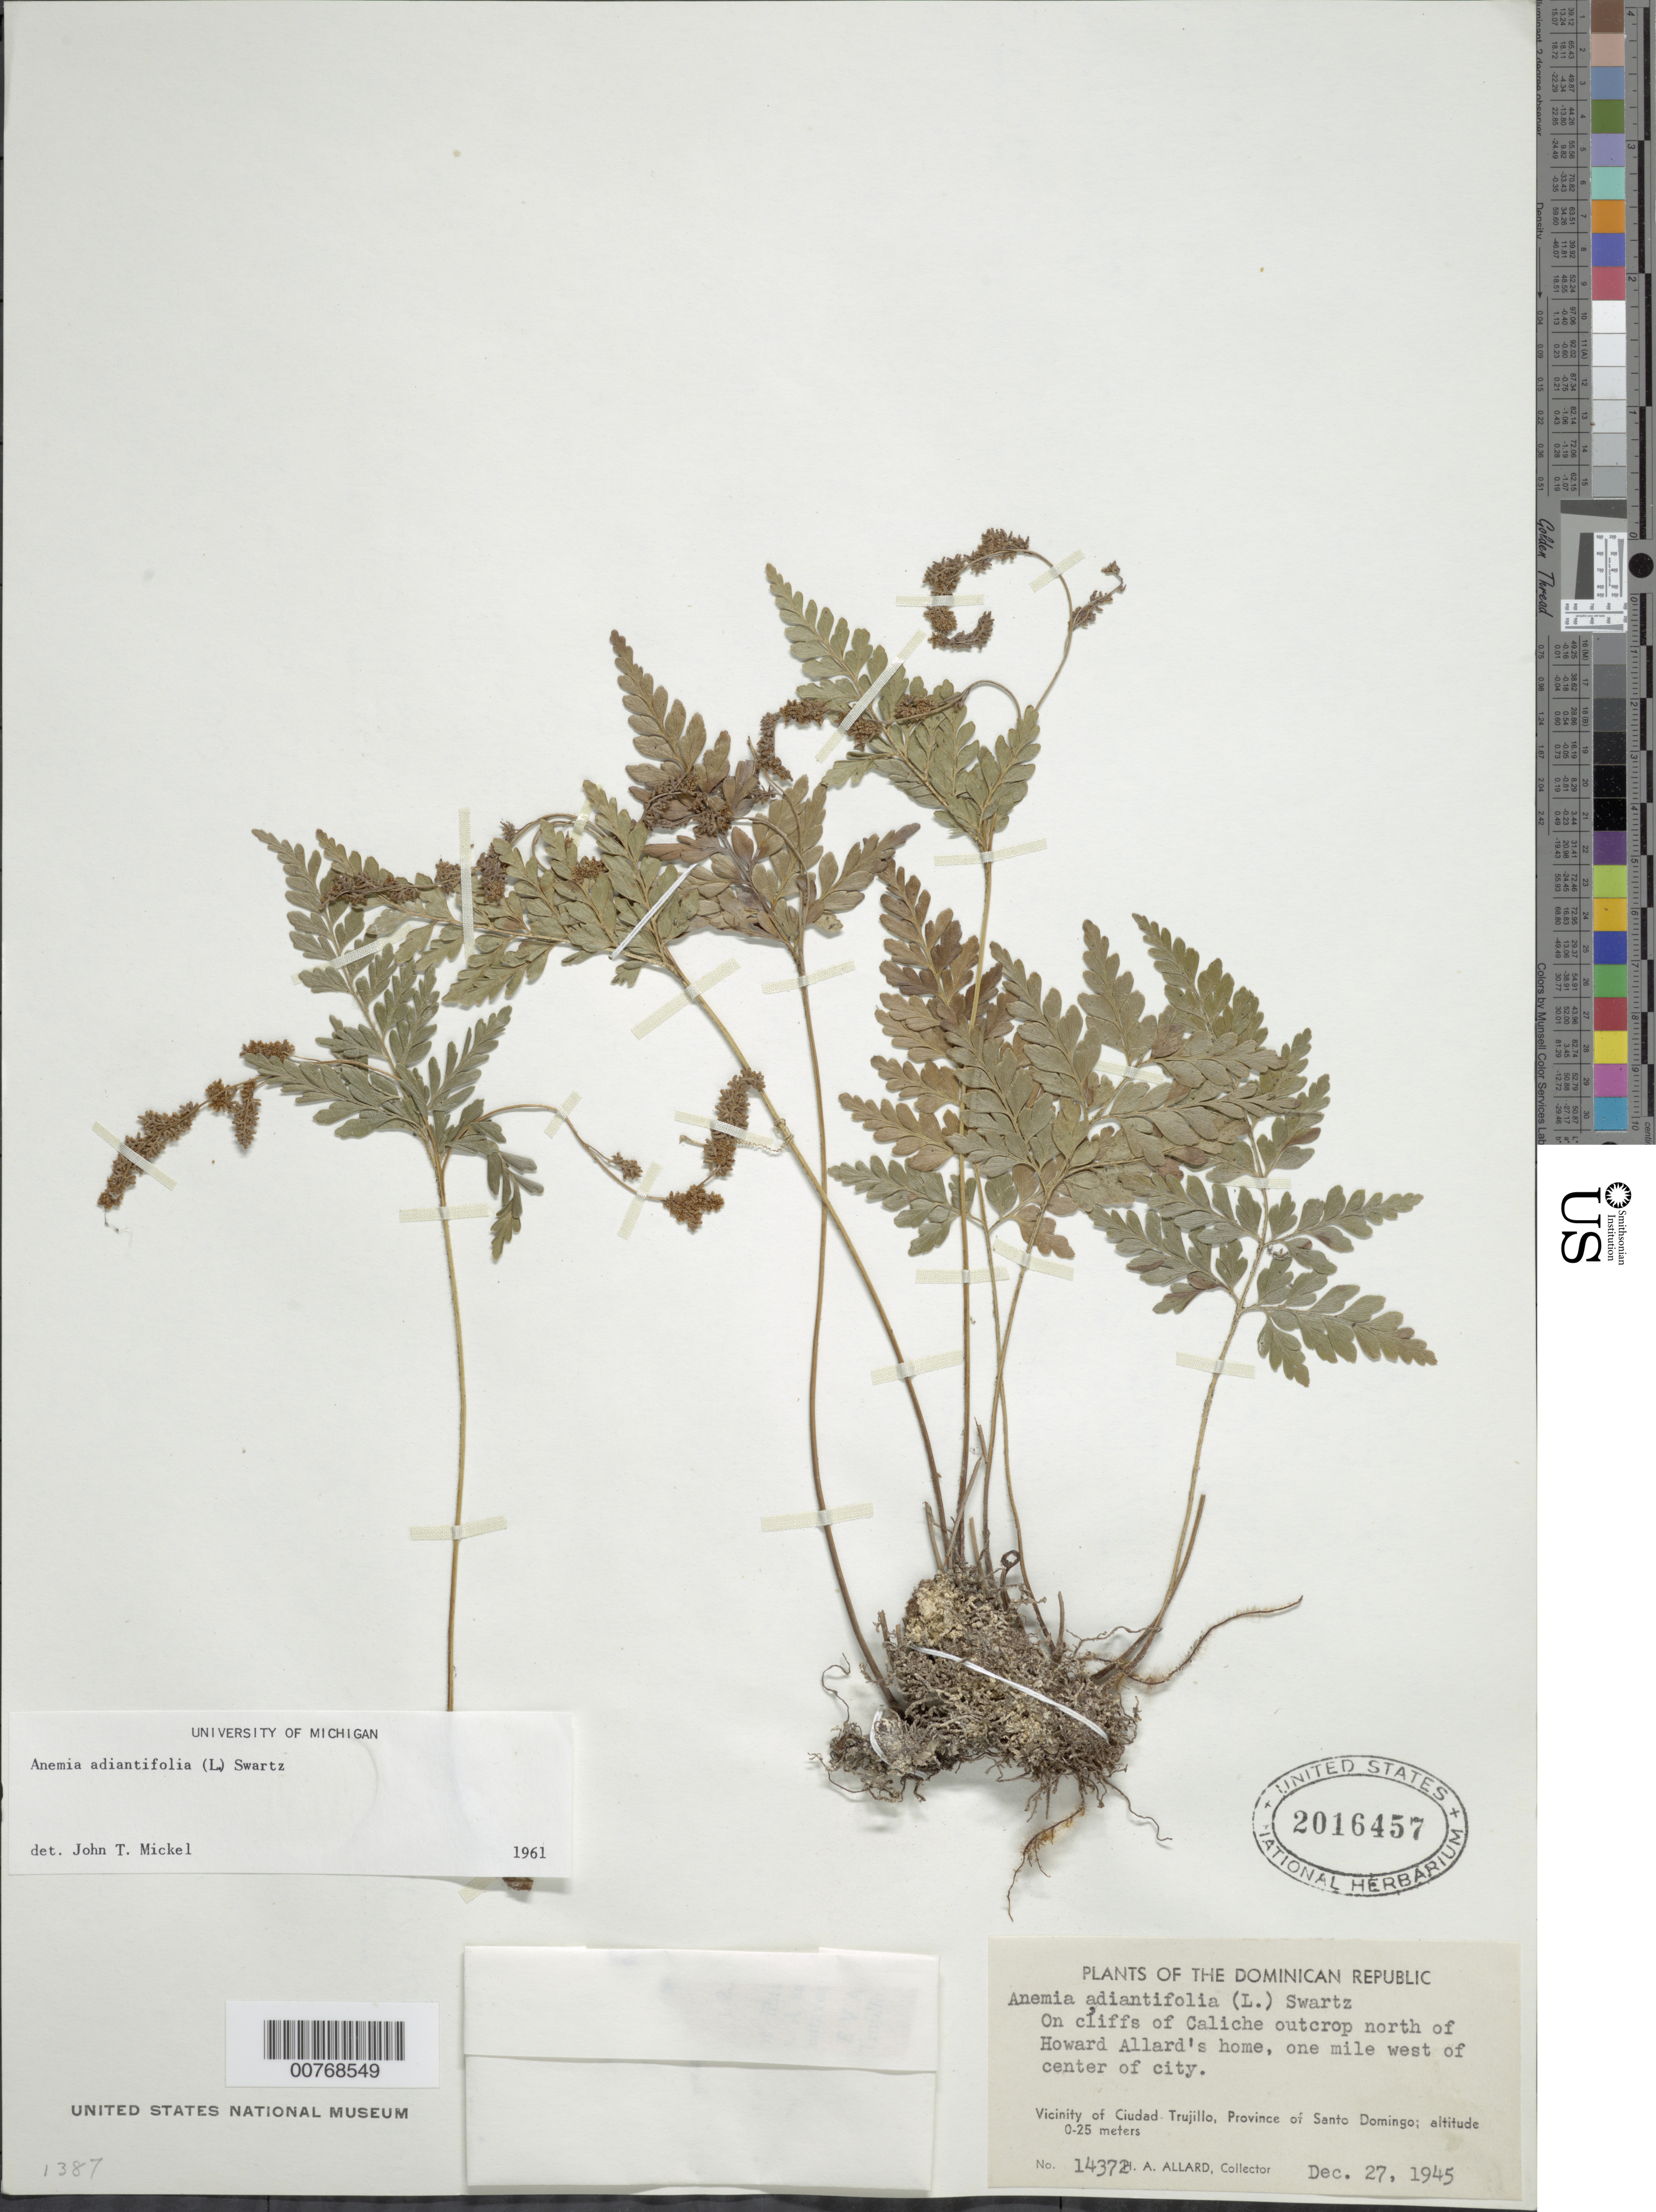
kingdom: Plantae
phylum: Tracheophyta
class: Polypodiopsida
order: Schizaeales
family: Anemiaceae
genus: Anemia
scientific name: Anemia adiantifolia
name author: (L.) Sw.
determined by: Mickel, J. T., (NY), New York Botanical Garden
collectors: H. A. Allard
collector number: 14372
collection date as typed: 27 Dec 1945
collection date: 1945-12-27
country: Dominican Republic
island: Hispaniola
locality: Vicinity of Ciudad Trujillo. Province of Santo Domingo. On cliffs of Caliche outcrop N of Allard's home, 1 mi W of center of city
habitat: on cliffs of caliche outcrop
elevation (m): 0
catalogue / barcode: US 2016457